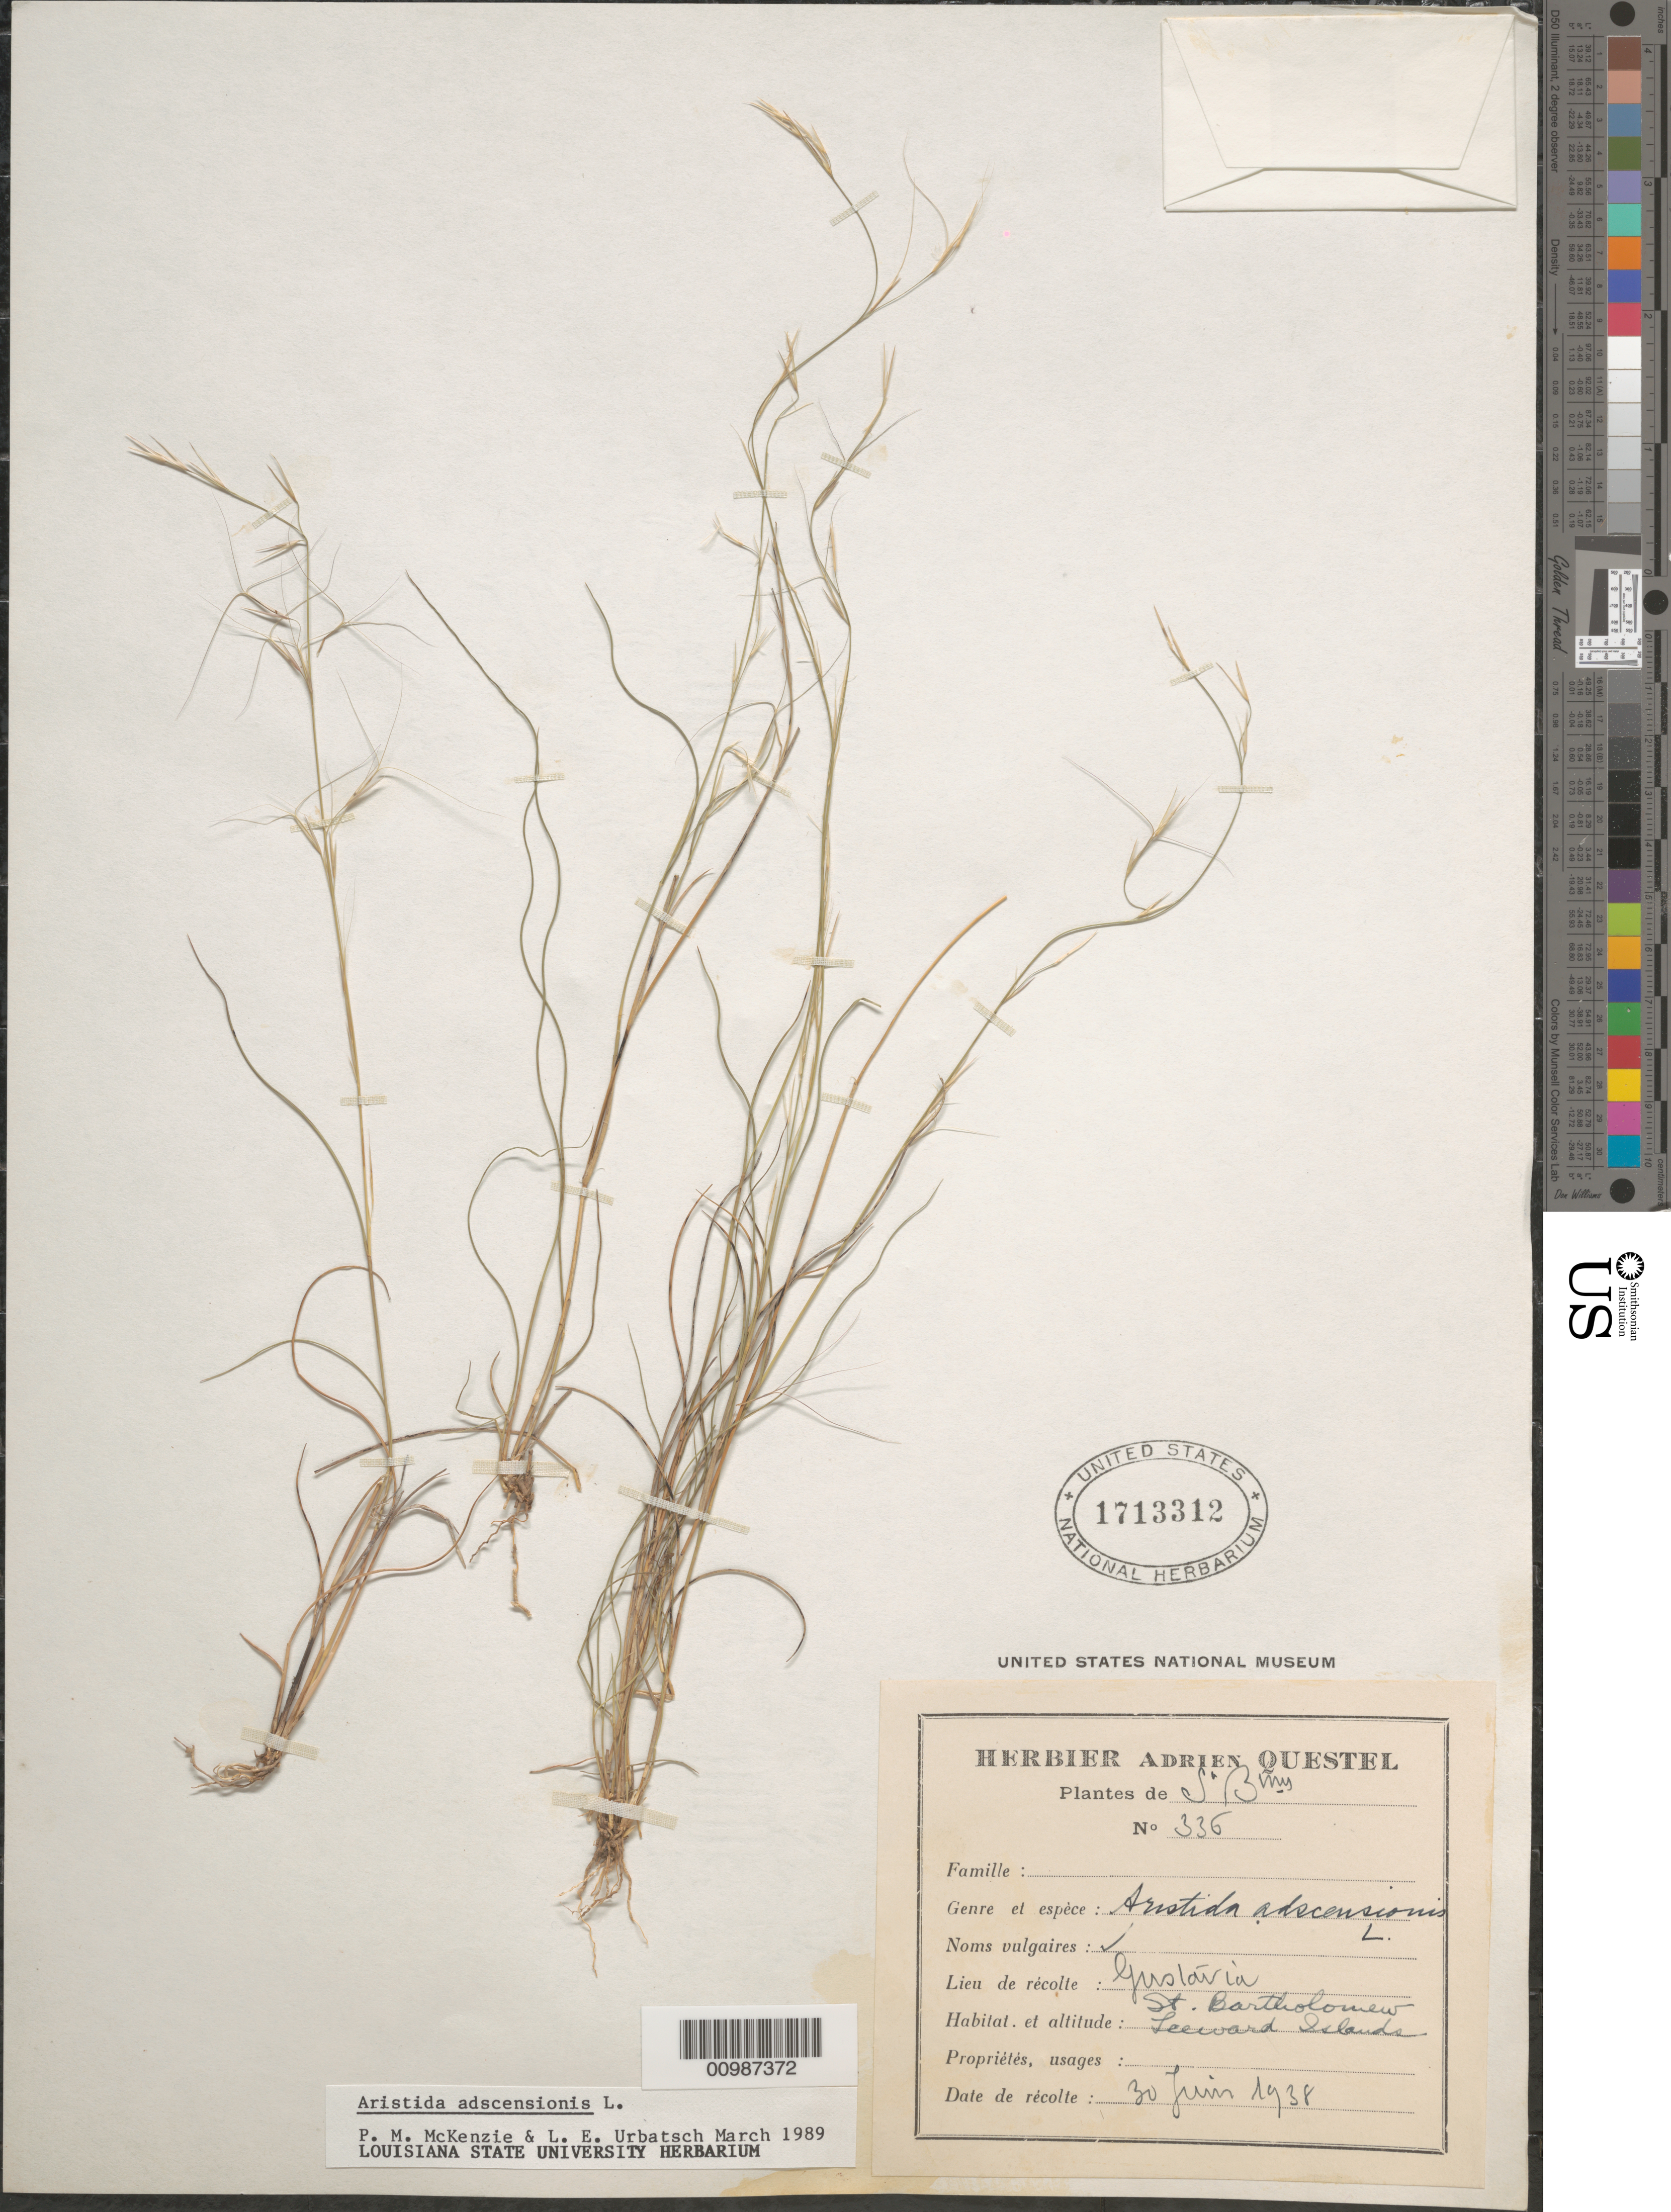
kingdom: Plantae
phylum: Tracheophyta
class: Liliopsida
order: Poales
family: Poaceae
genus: Aristida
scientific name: Aristida adscensionis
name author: L.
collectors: A. Questel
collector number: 336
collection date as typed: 30 Jun 1938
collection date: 1938-06-30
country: Saint Barthélemy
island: St. Barthélemy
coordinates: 0 N, 0 E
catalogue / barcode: US 1713312